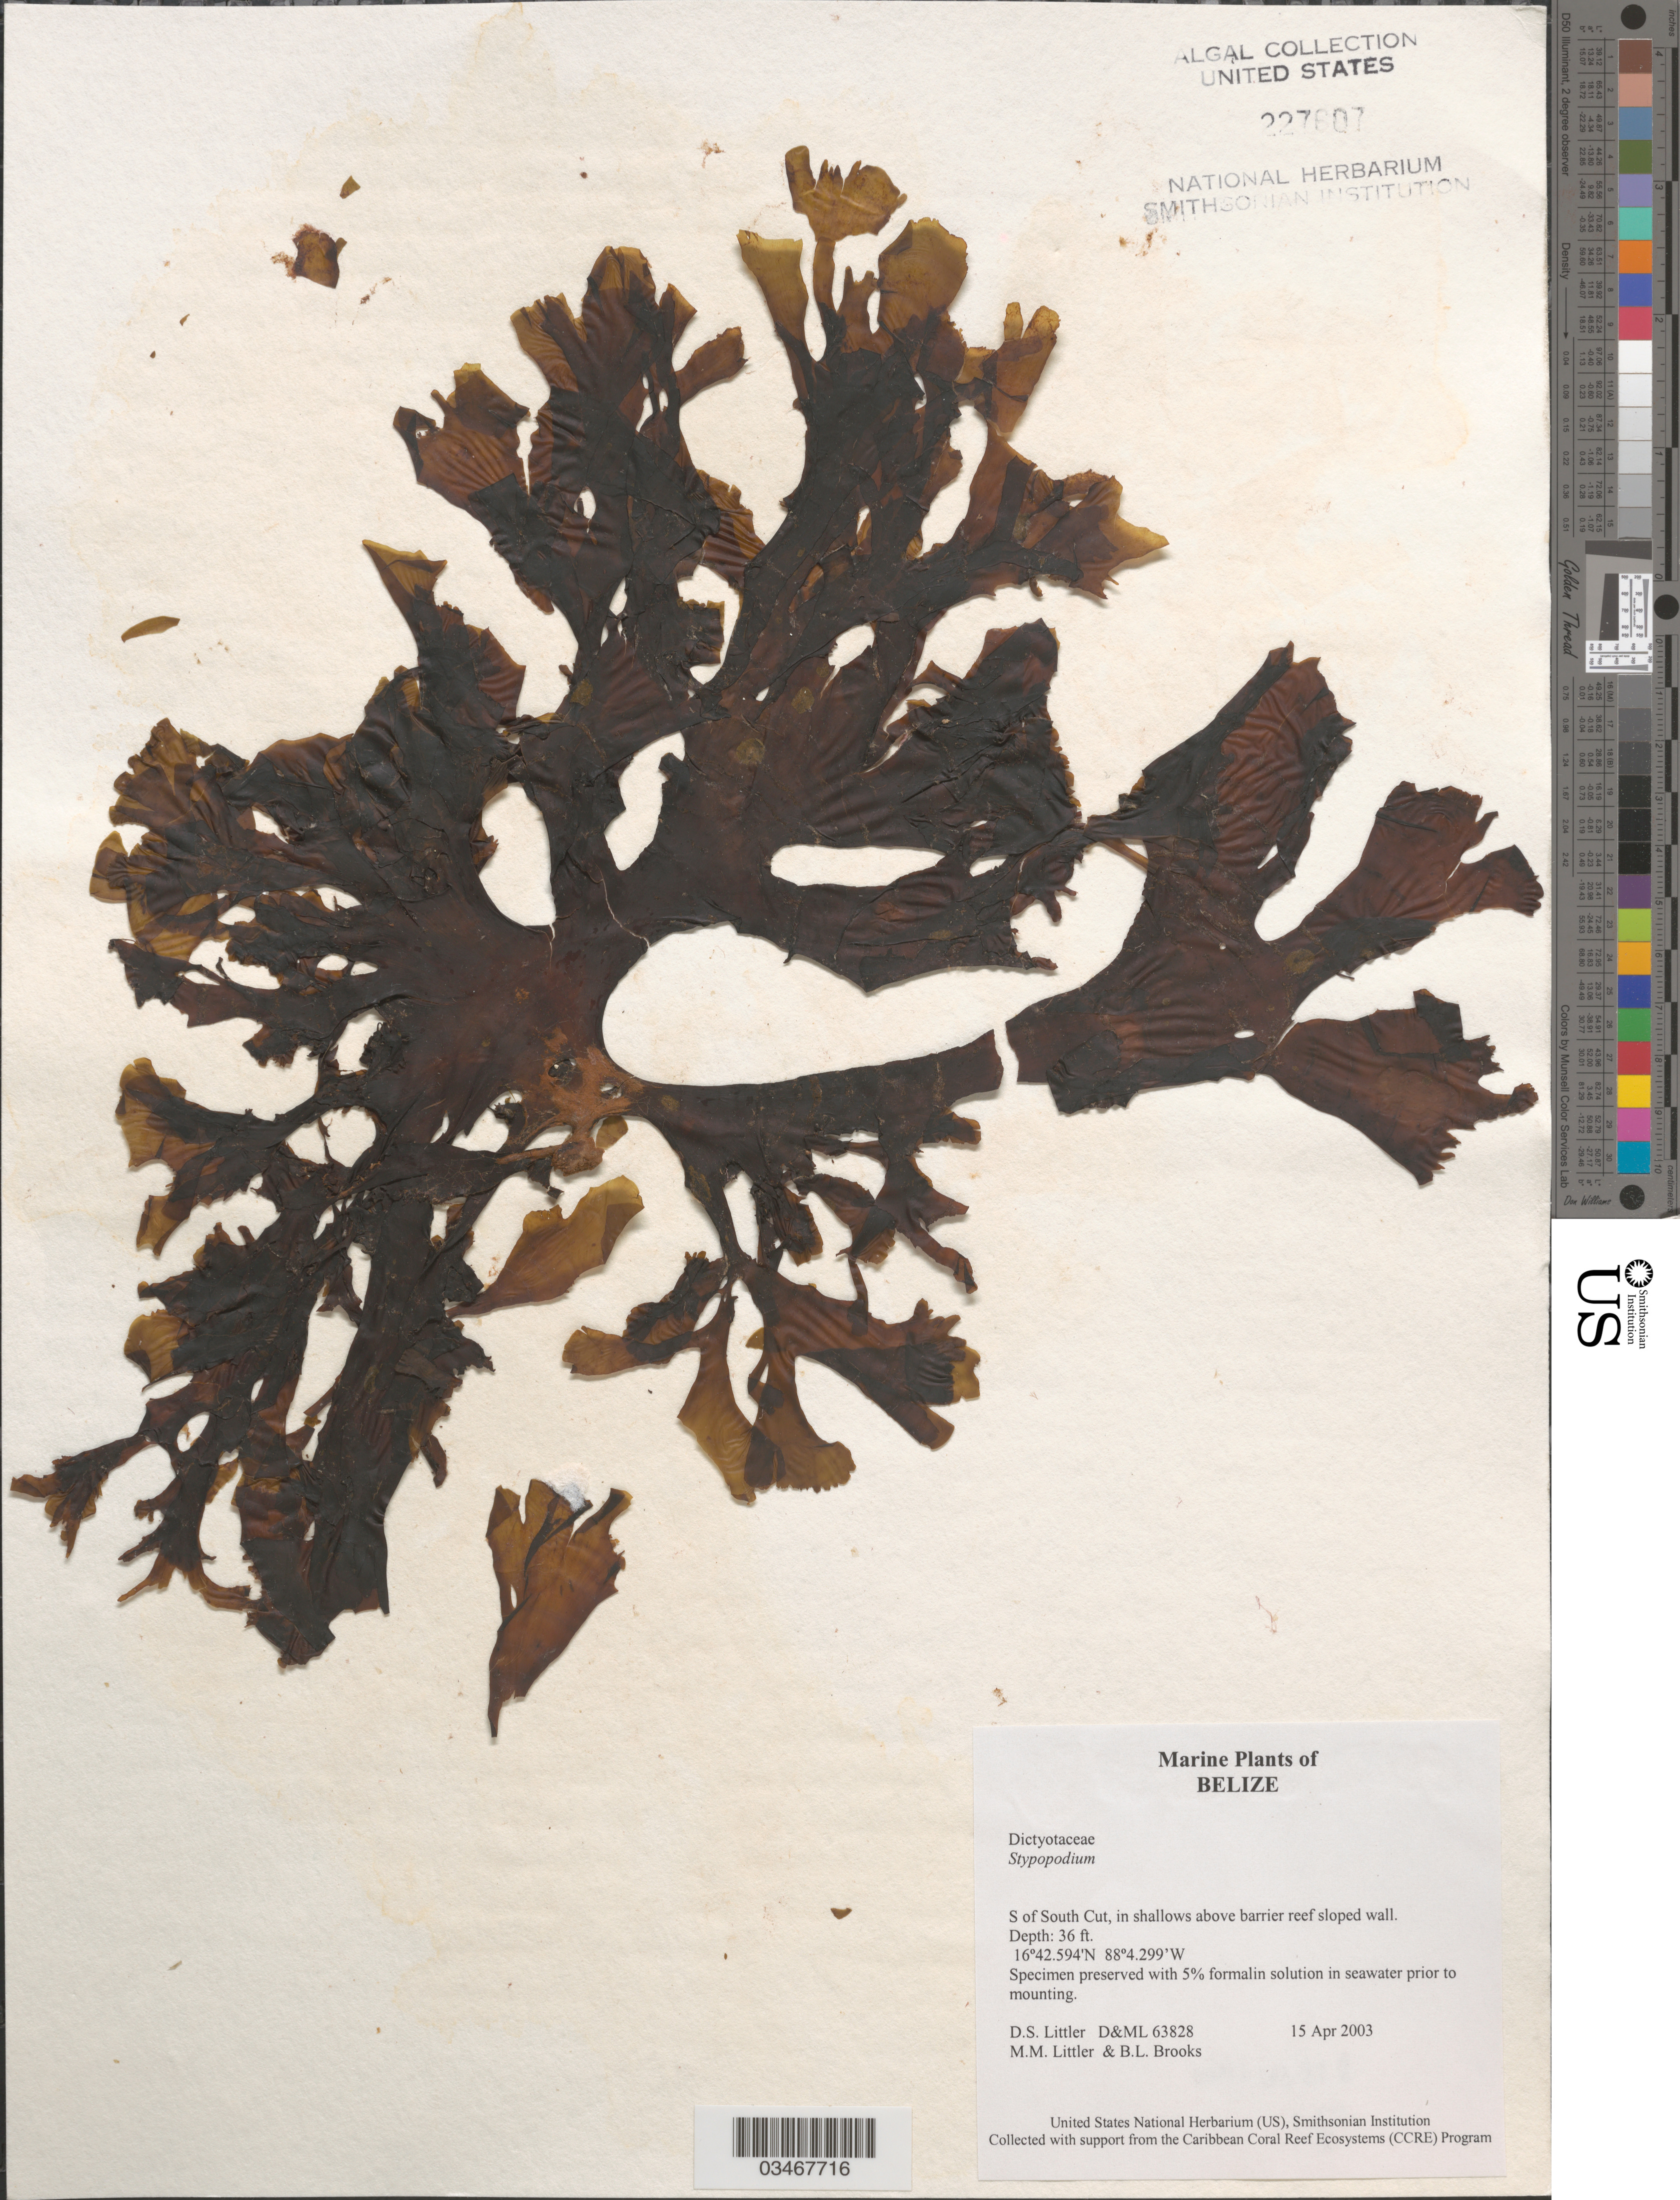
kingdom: Chromista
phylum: Ochrophyta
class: Phaeophyceae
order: Dictyotales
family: Dictyotaceae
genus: Stypopodium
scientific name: Stypopodium sp.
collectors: D. S. Littler & M. M. Littler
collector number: D&ML 63828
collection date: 2003-04-15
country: Belize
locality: South Reef.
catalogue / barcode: US 227607